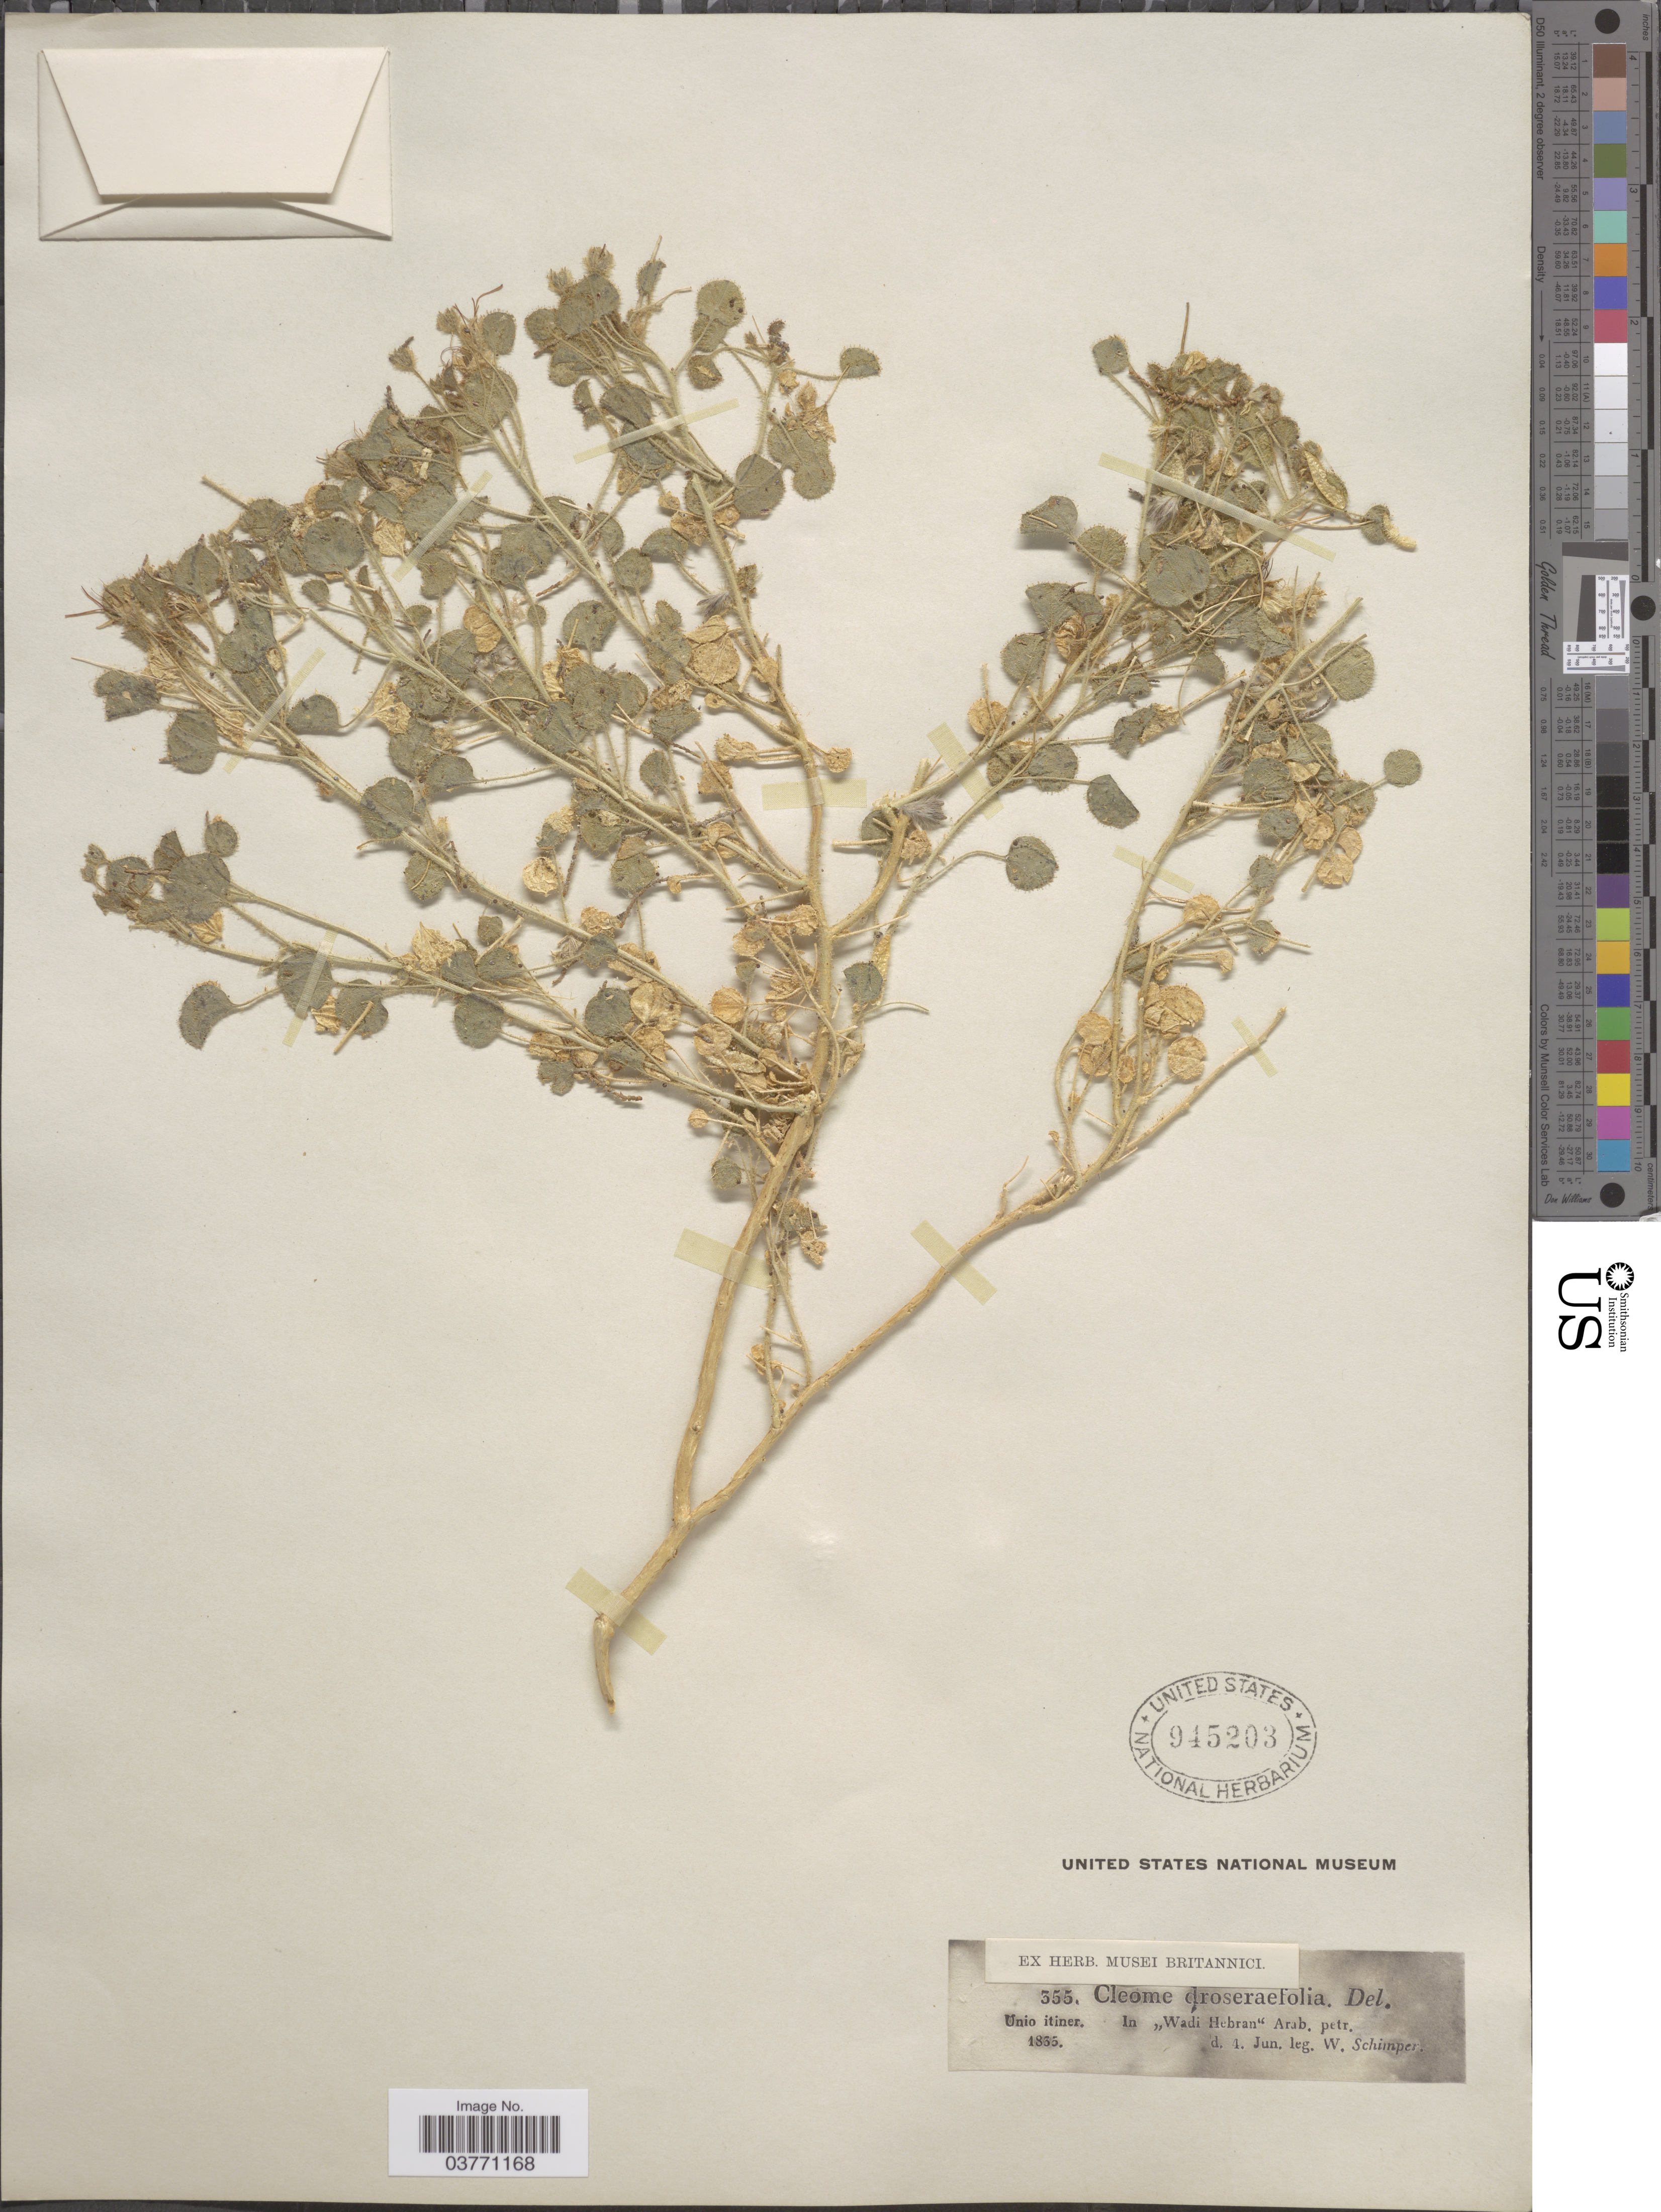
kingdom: Plantae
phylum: Tracheophyta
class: Magnoliopsida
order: Brassicales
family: Cleomaceae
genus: Rorida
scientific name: Rorida droserifolia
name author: (Forssk.) Thulin & Roalson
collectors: W. Schimper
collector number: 355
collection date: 1835-06-04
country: Egypt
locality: Unio itiner. In "Wadi Hebran" Arab. petr. [Sinai]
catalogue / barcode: US 945203